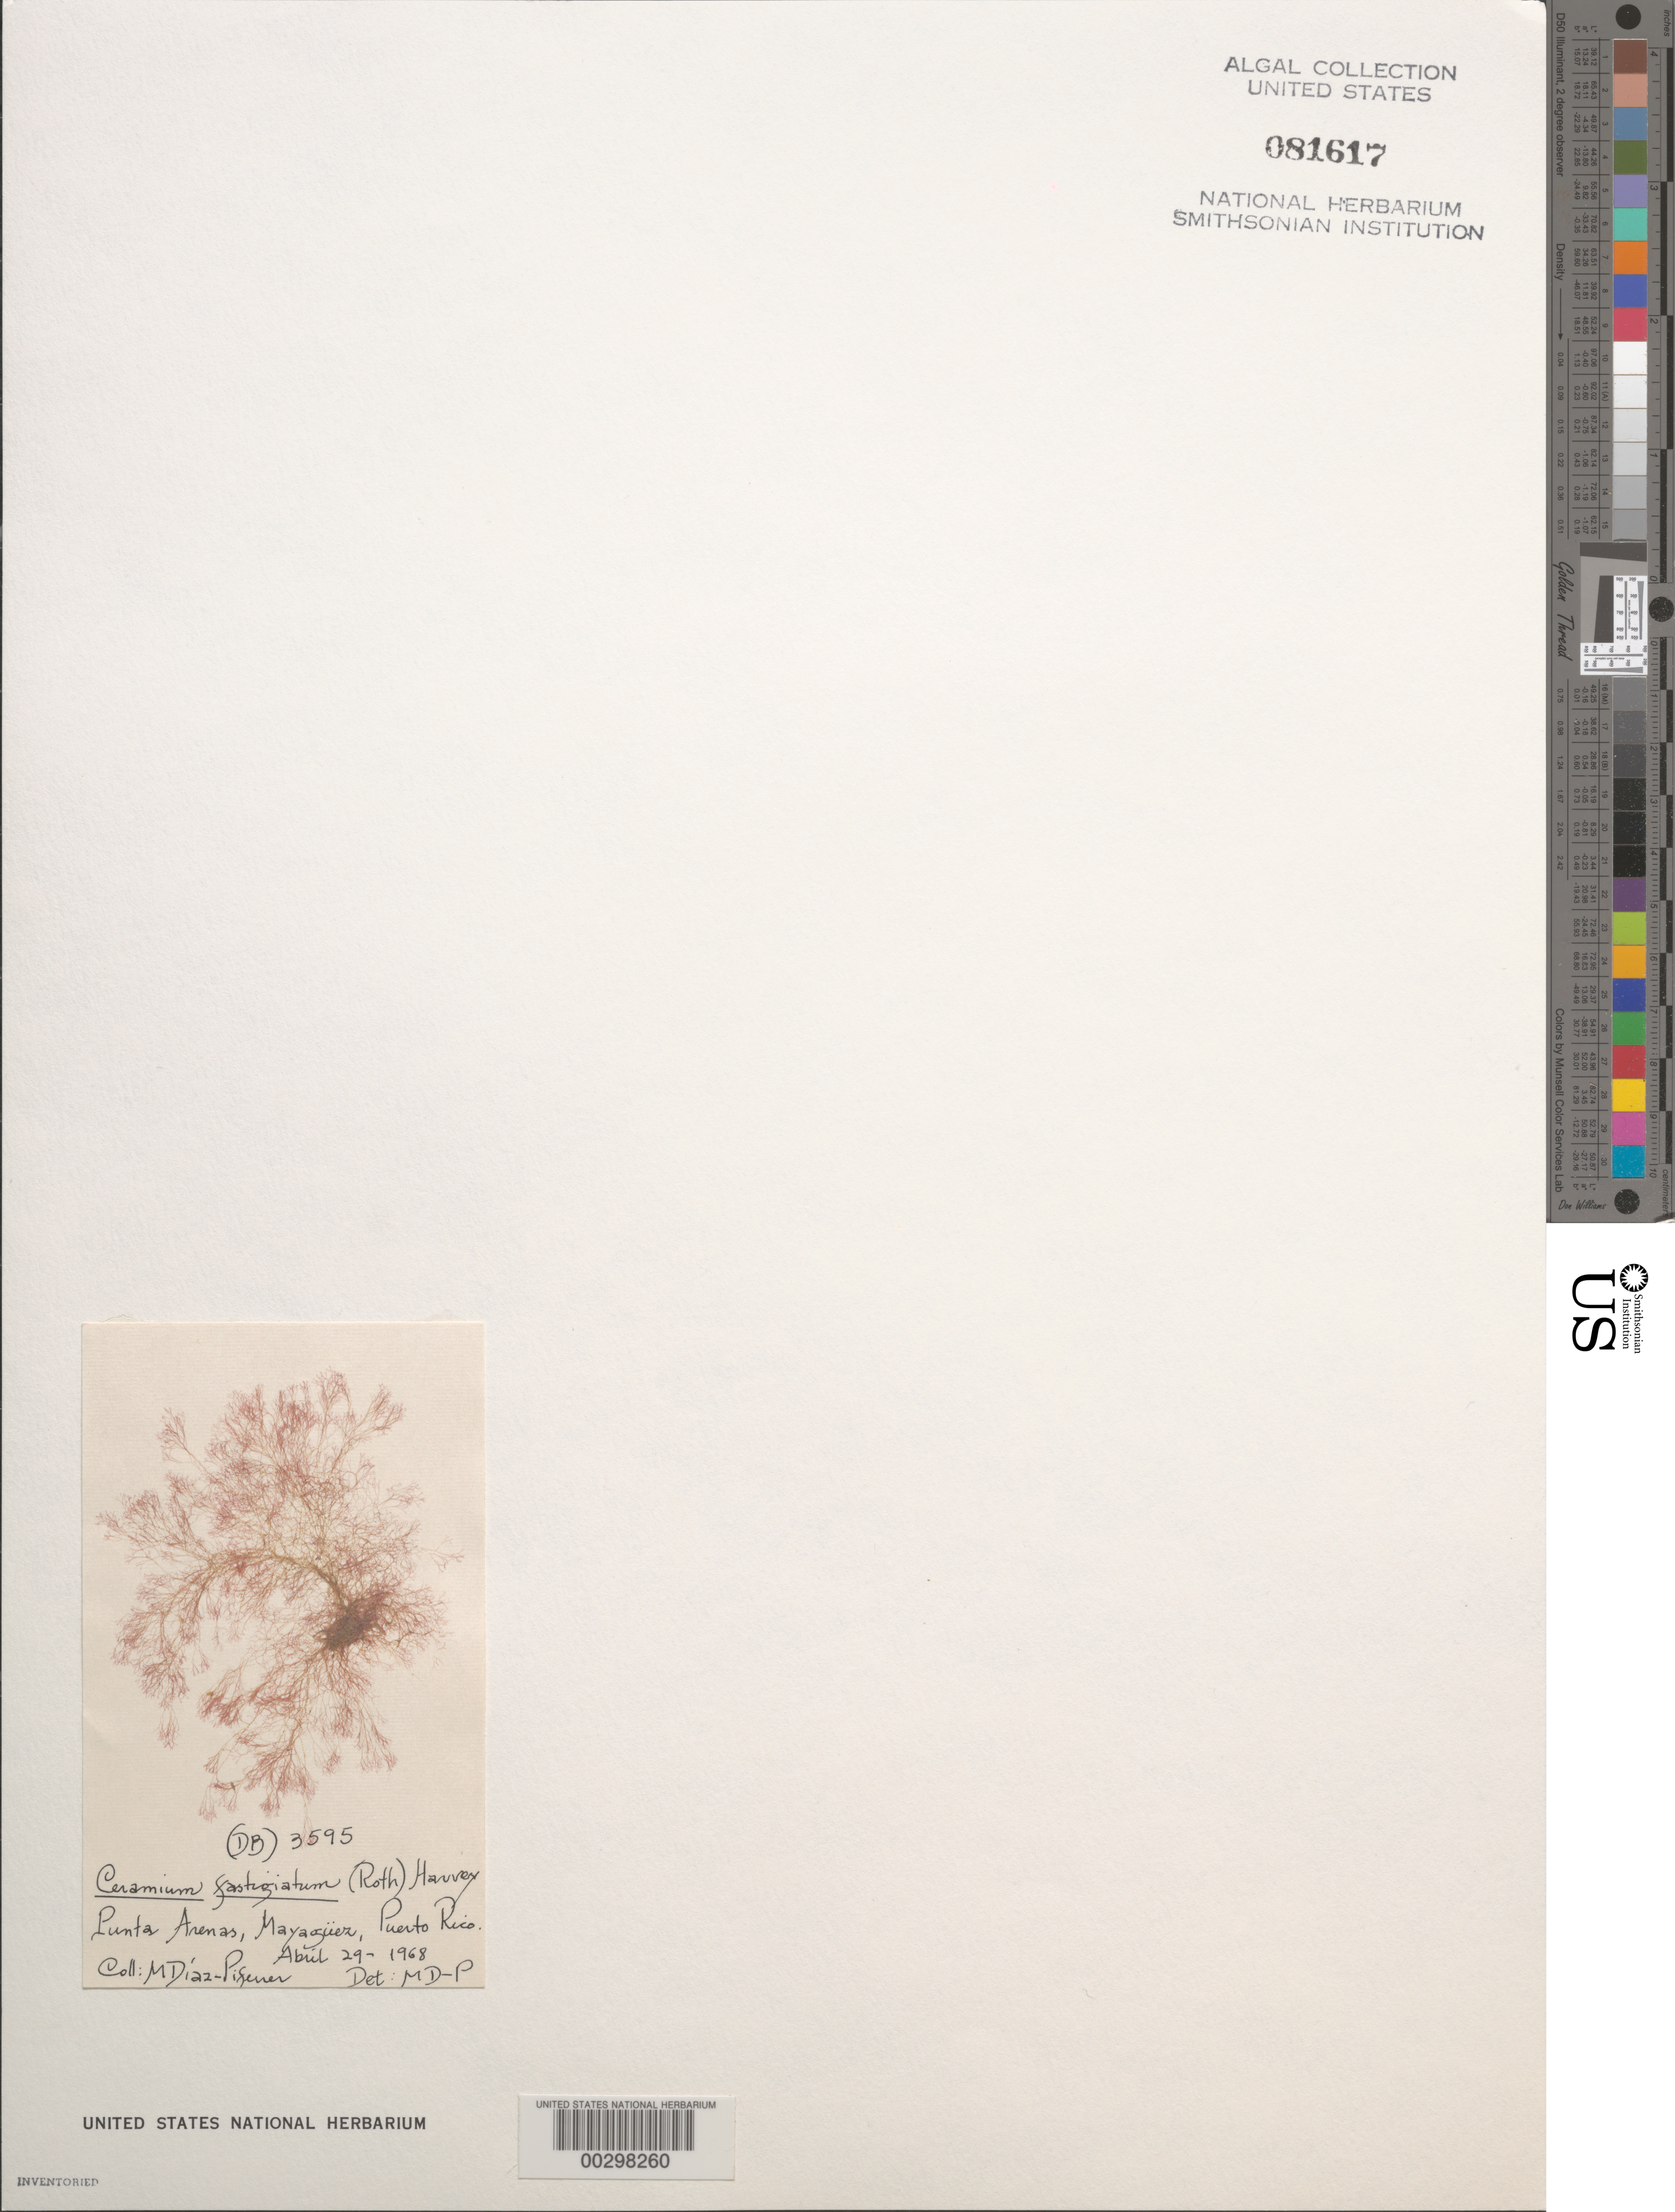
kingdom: Plantae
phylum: Rhodophyta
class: Florideophyceae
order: Ceramiales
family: Ceramiaceae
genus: Ceramium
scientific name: Ceramium fastigiatum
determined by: Diaz-Piferrer, M.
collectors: M. Diaz-Piferrer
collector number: (db) 3595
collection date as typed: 29 Apr 1968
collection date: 1968-04-29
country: Puerto Rico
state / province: Mayaguez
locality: Punta arenas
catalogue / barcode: US 81617